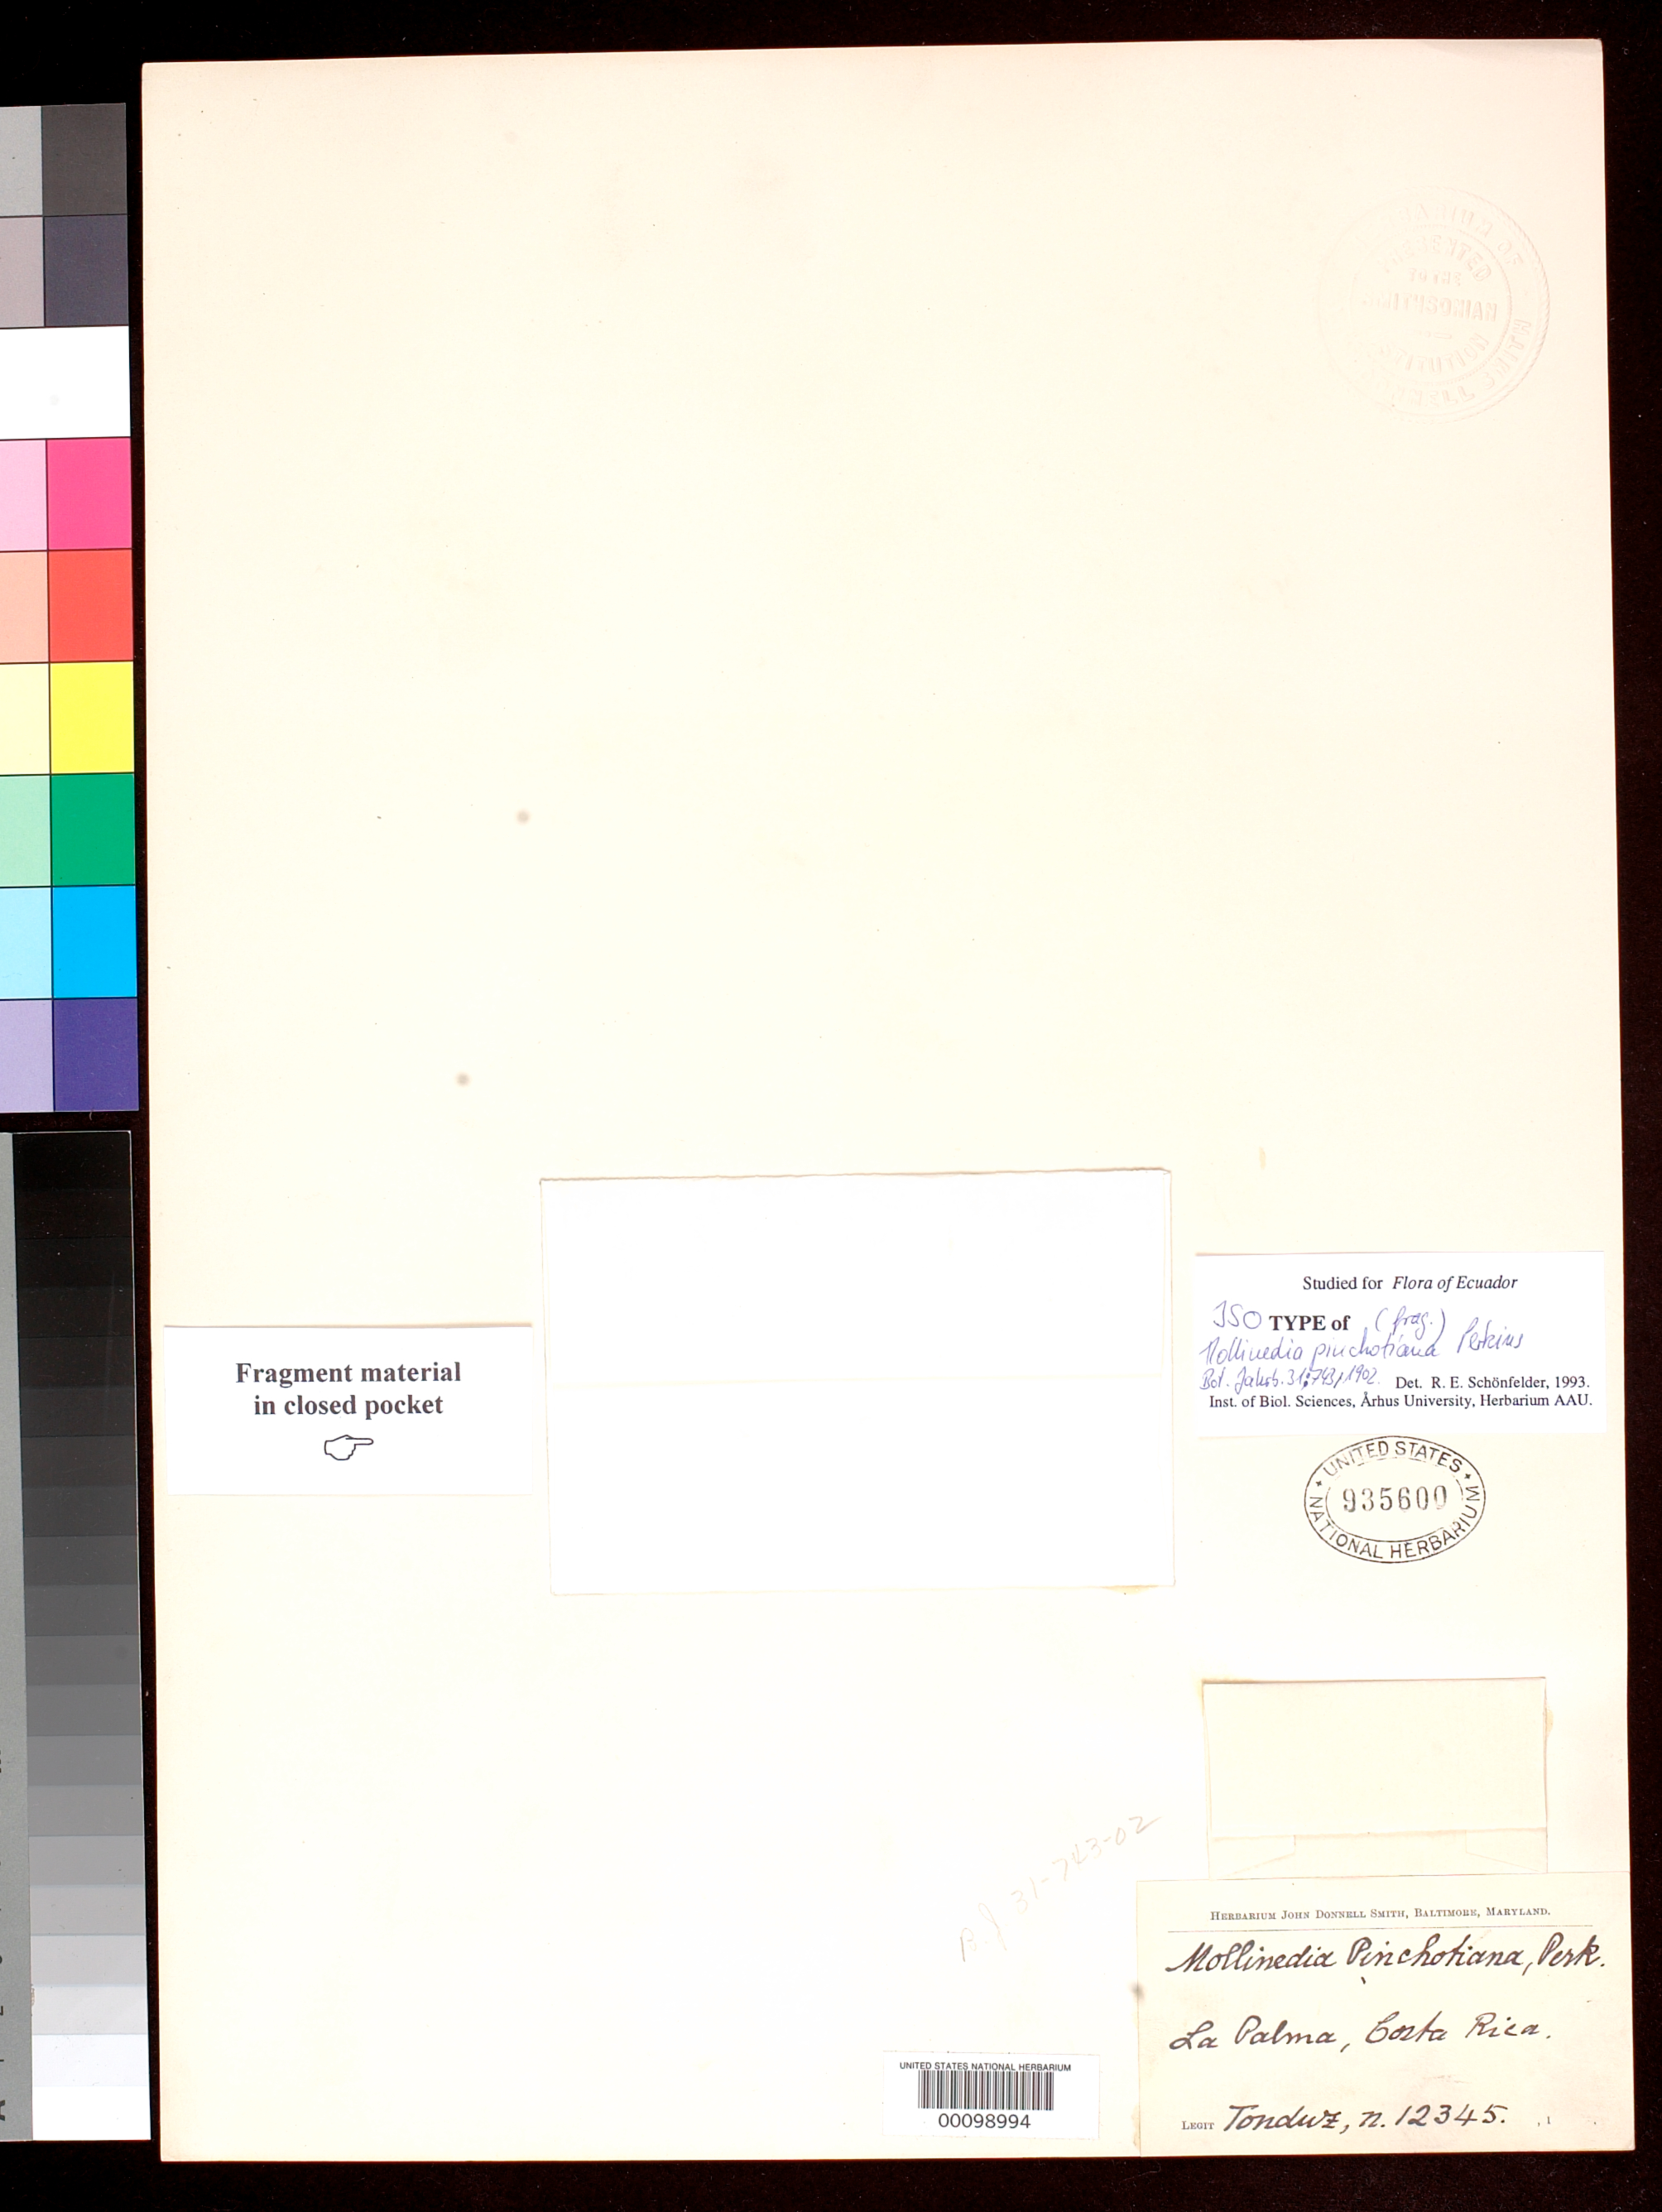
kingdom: Plantae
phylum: Tracheophyta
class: Magnoliopsida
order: Laurales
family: Monimiaceae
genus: Mollinedia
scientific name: Mollinedia pinchotiana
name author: Perkins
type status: Isotype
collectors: A. Tonduz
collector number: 12345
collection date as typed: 22 May 1898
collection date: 1898-05-22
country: Costa Rica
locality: La Palma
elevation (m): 1520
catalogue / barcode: US 935600